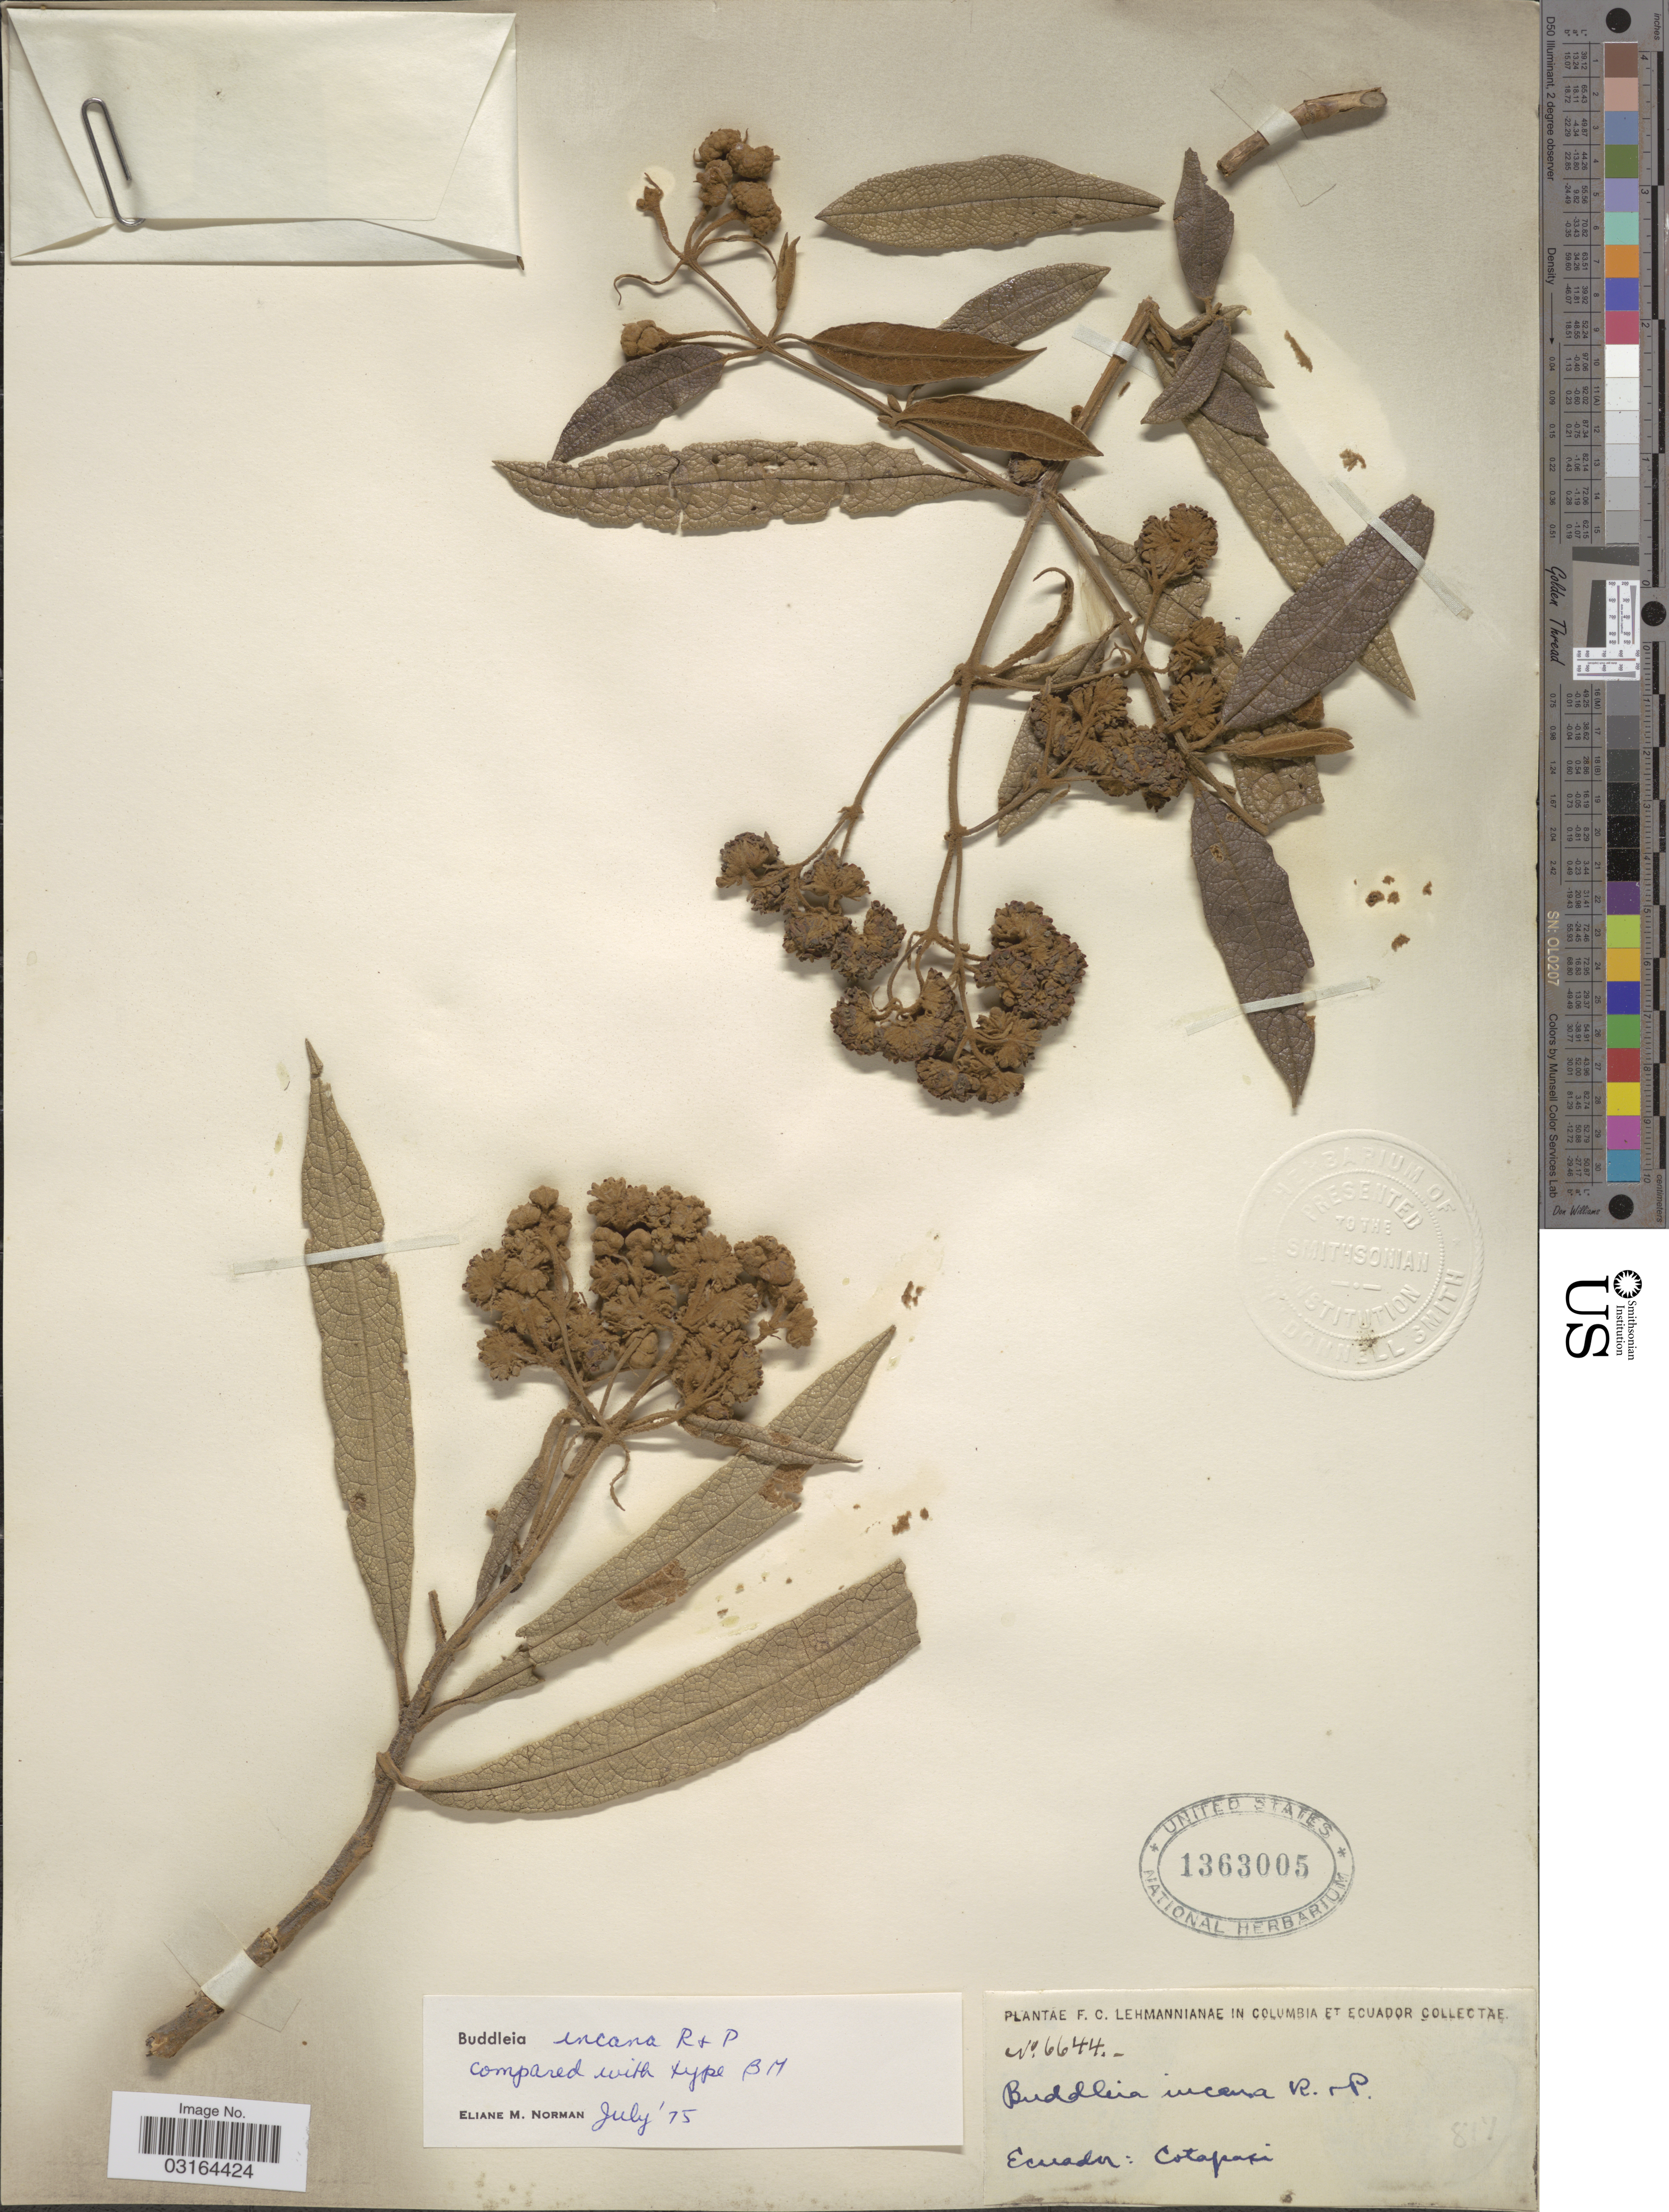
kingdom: Plantae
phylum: Tracheophyta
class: Magnoliopsida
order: Lamiales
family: Scrophulariaceae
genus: Buddleja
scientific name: Buddleja incana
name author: Ruiz & Pav.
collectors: F. C. Lehmann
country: Ecuador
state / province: Cotopaxi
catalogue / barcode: US 1363005